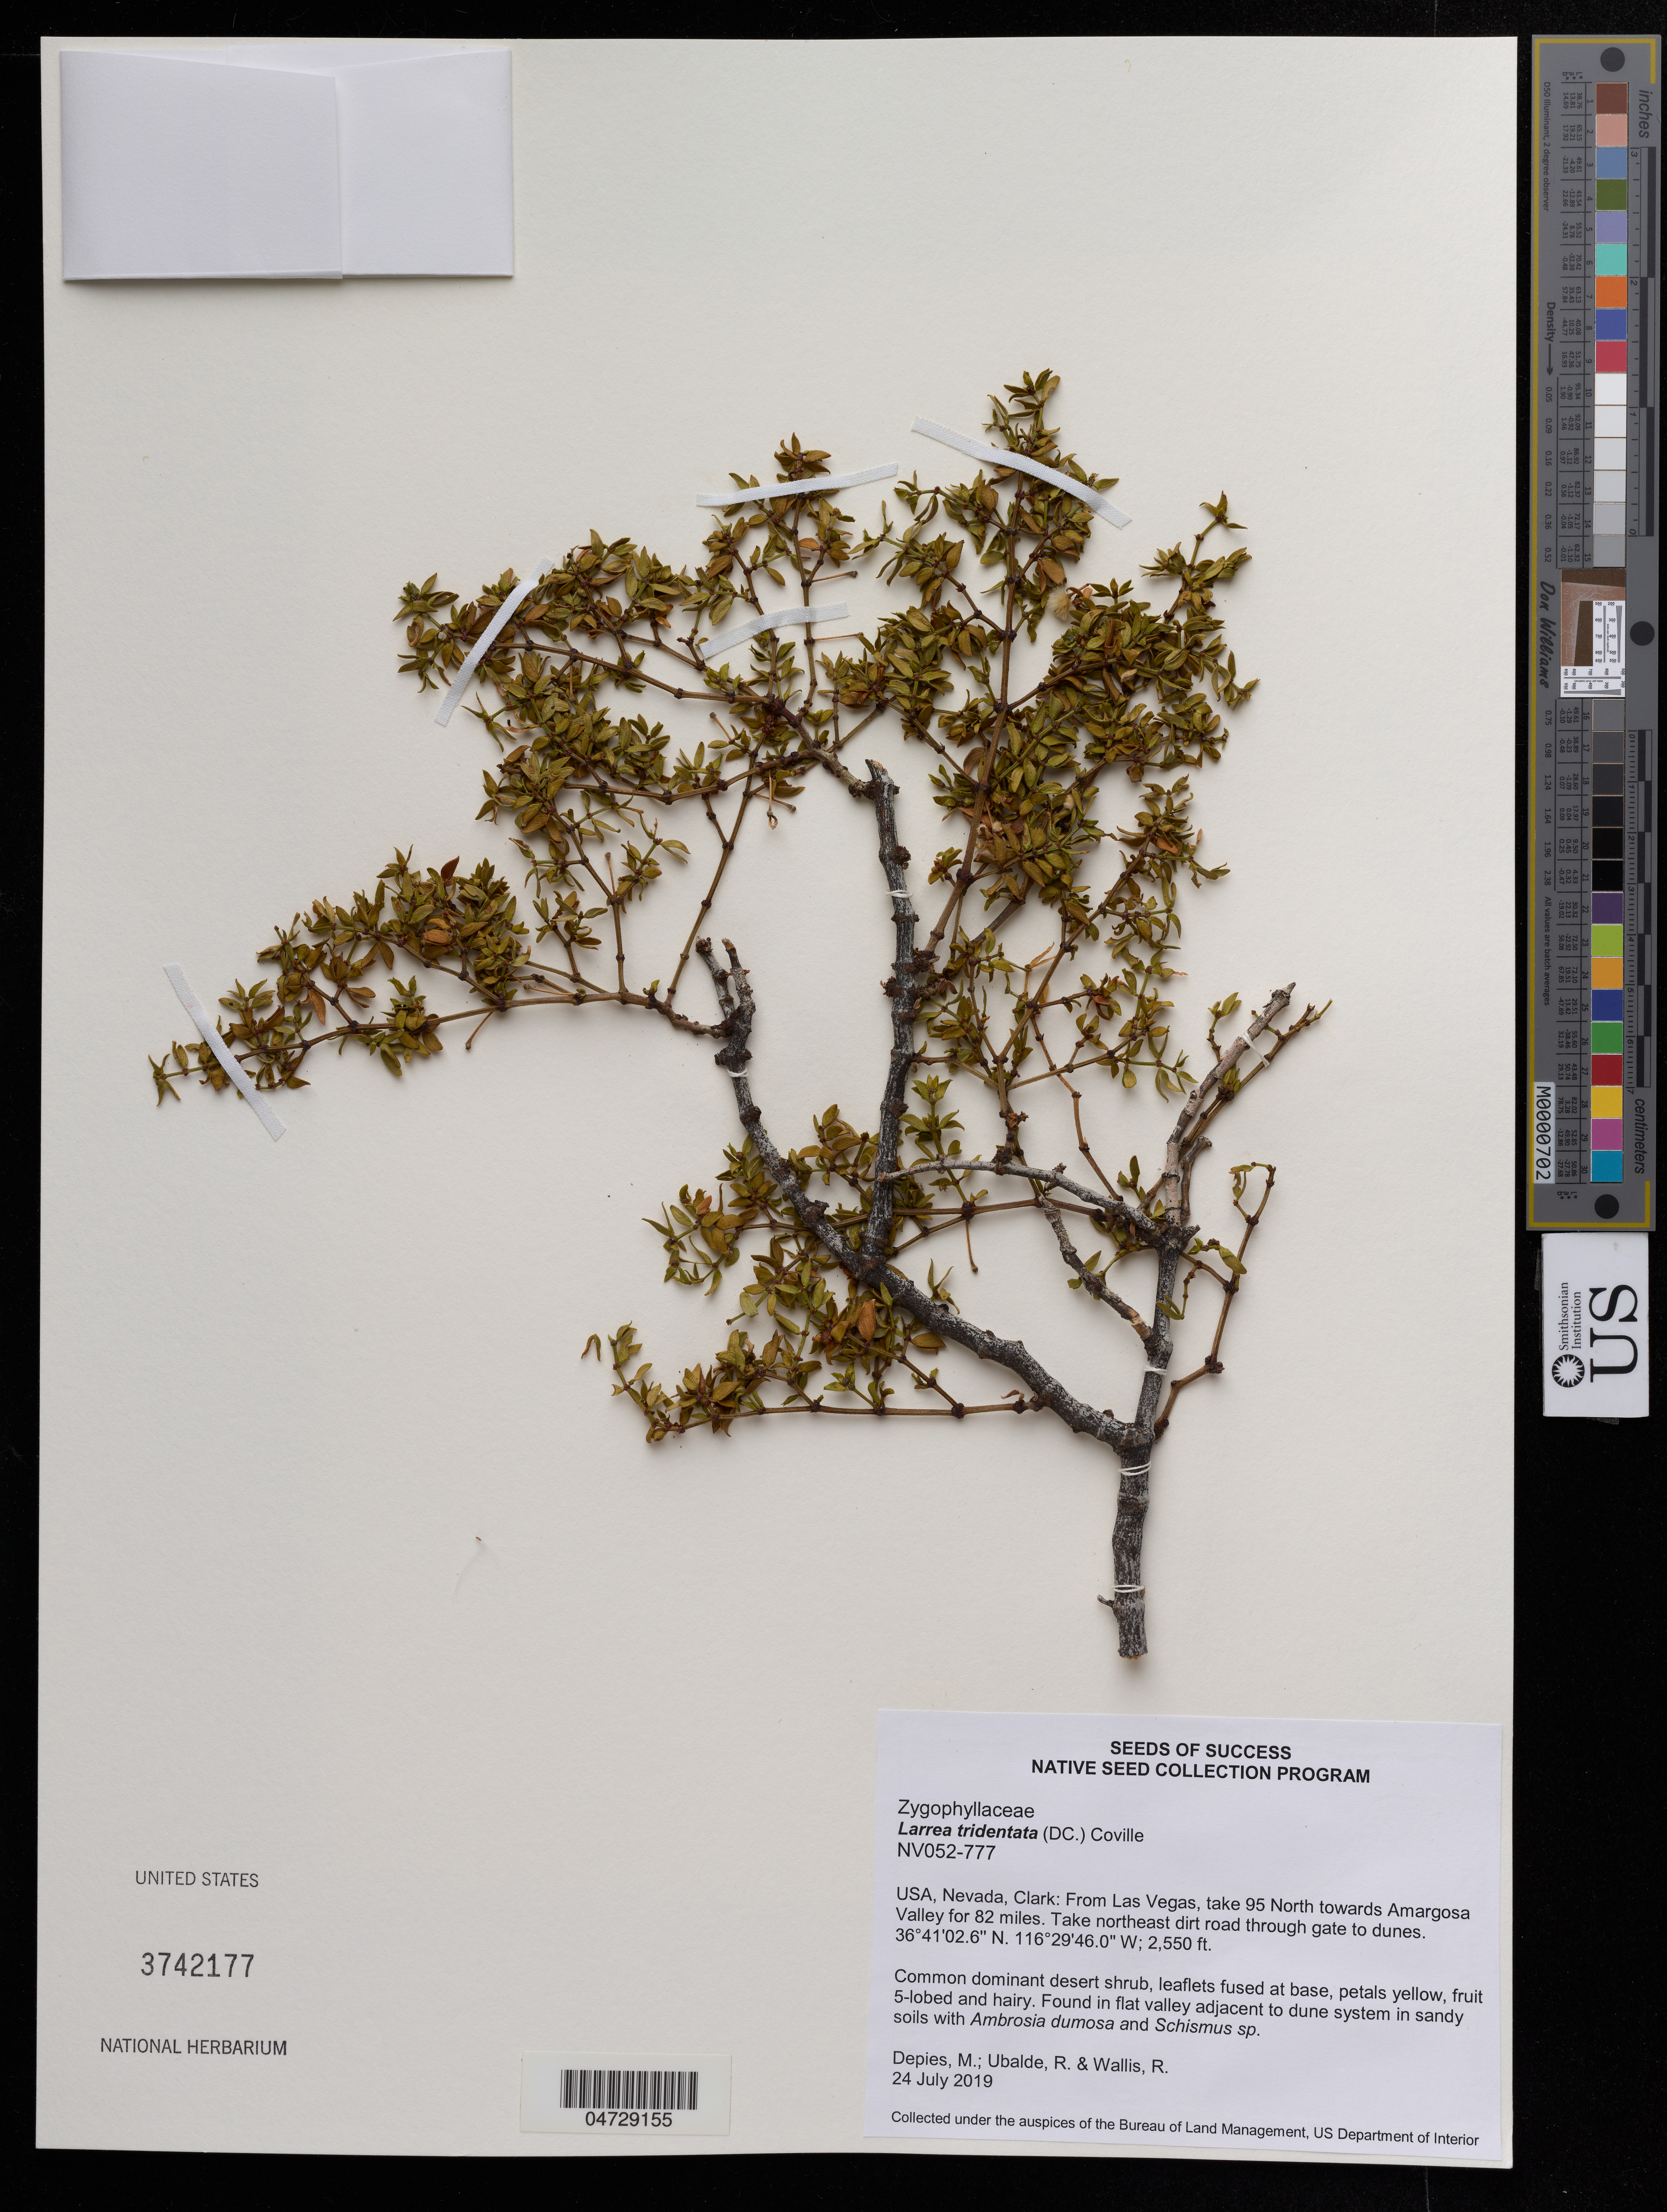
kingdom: Plantae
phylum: Tracheophyta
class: Magnoliopsida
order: Zygophyllales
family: Zygophyllaceae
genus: Larrea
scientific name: Larrea tridentata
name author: (Sessé & Moc. ex DC.) Coville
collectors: M. Depies, R. Ubalde & R. Wallis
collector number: NV052-777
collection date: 2019-07-24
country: United States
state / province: Nevada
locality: Clark: From Las Vegas, take 95 North towards Amargosa Valley for 82 miles, Take northeast dirt road through gate to dunes.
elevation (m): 777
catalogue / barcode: US 3742177